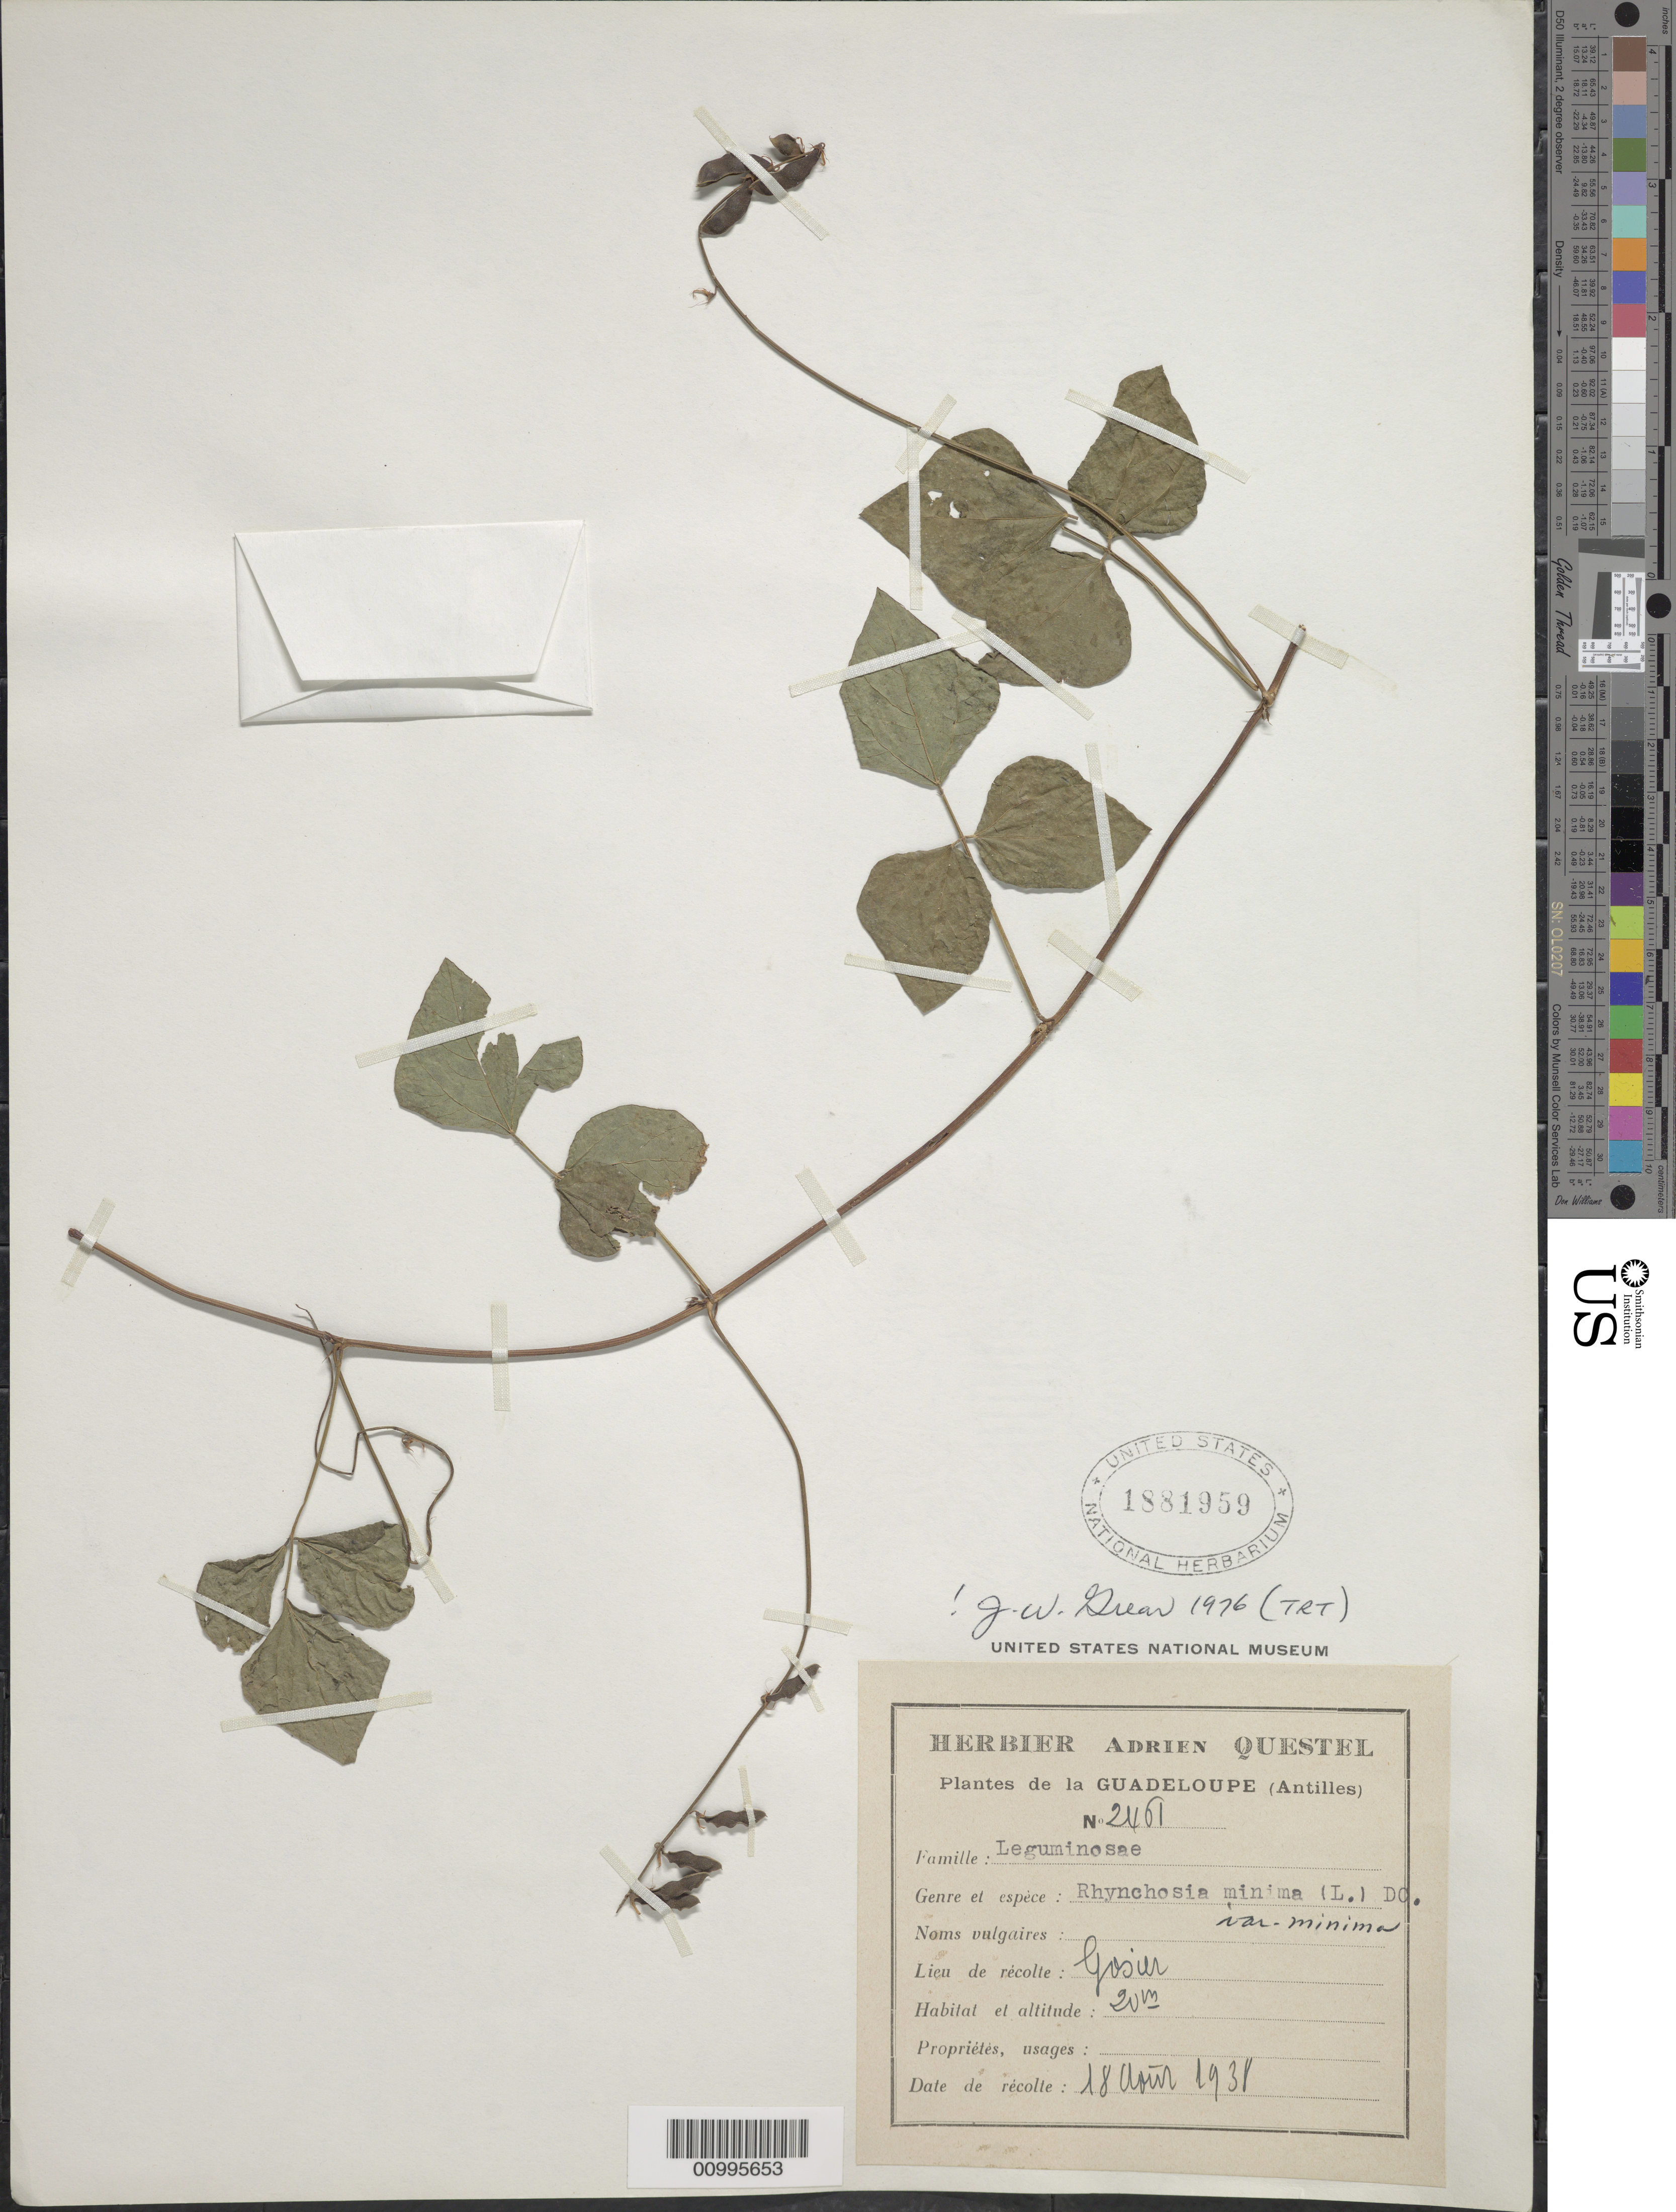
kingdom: Plantae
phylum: Tracheophyta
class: Magnoliopsida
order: Fabales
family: Fabaceae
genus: Rhynchosia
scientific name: Rhynchosia minima var. minima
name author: (L.) DC.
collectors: A. Questel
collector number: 2461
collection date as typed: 18 Aug 1938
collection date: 1938-08-18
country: Guadeloupe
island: Basse Terre [Guadeloupe]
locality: Antilles. Gosier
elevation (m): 20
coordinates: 0 N, 0 E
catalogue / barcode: US 1881959